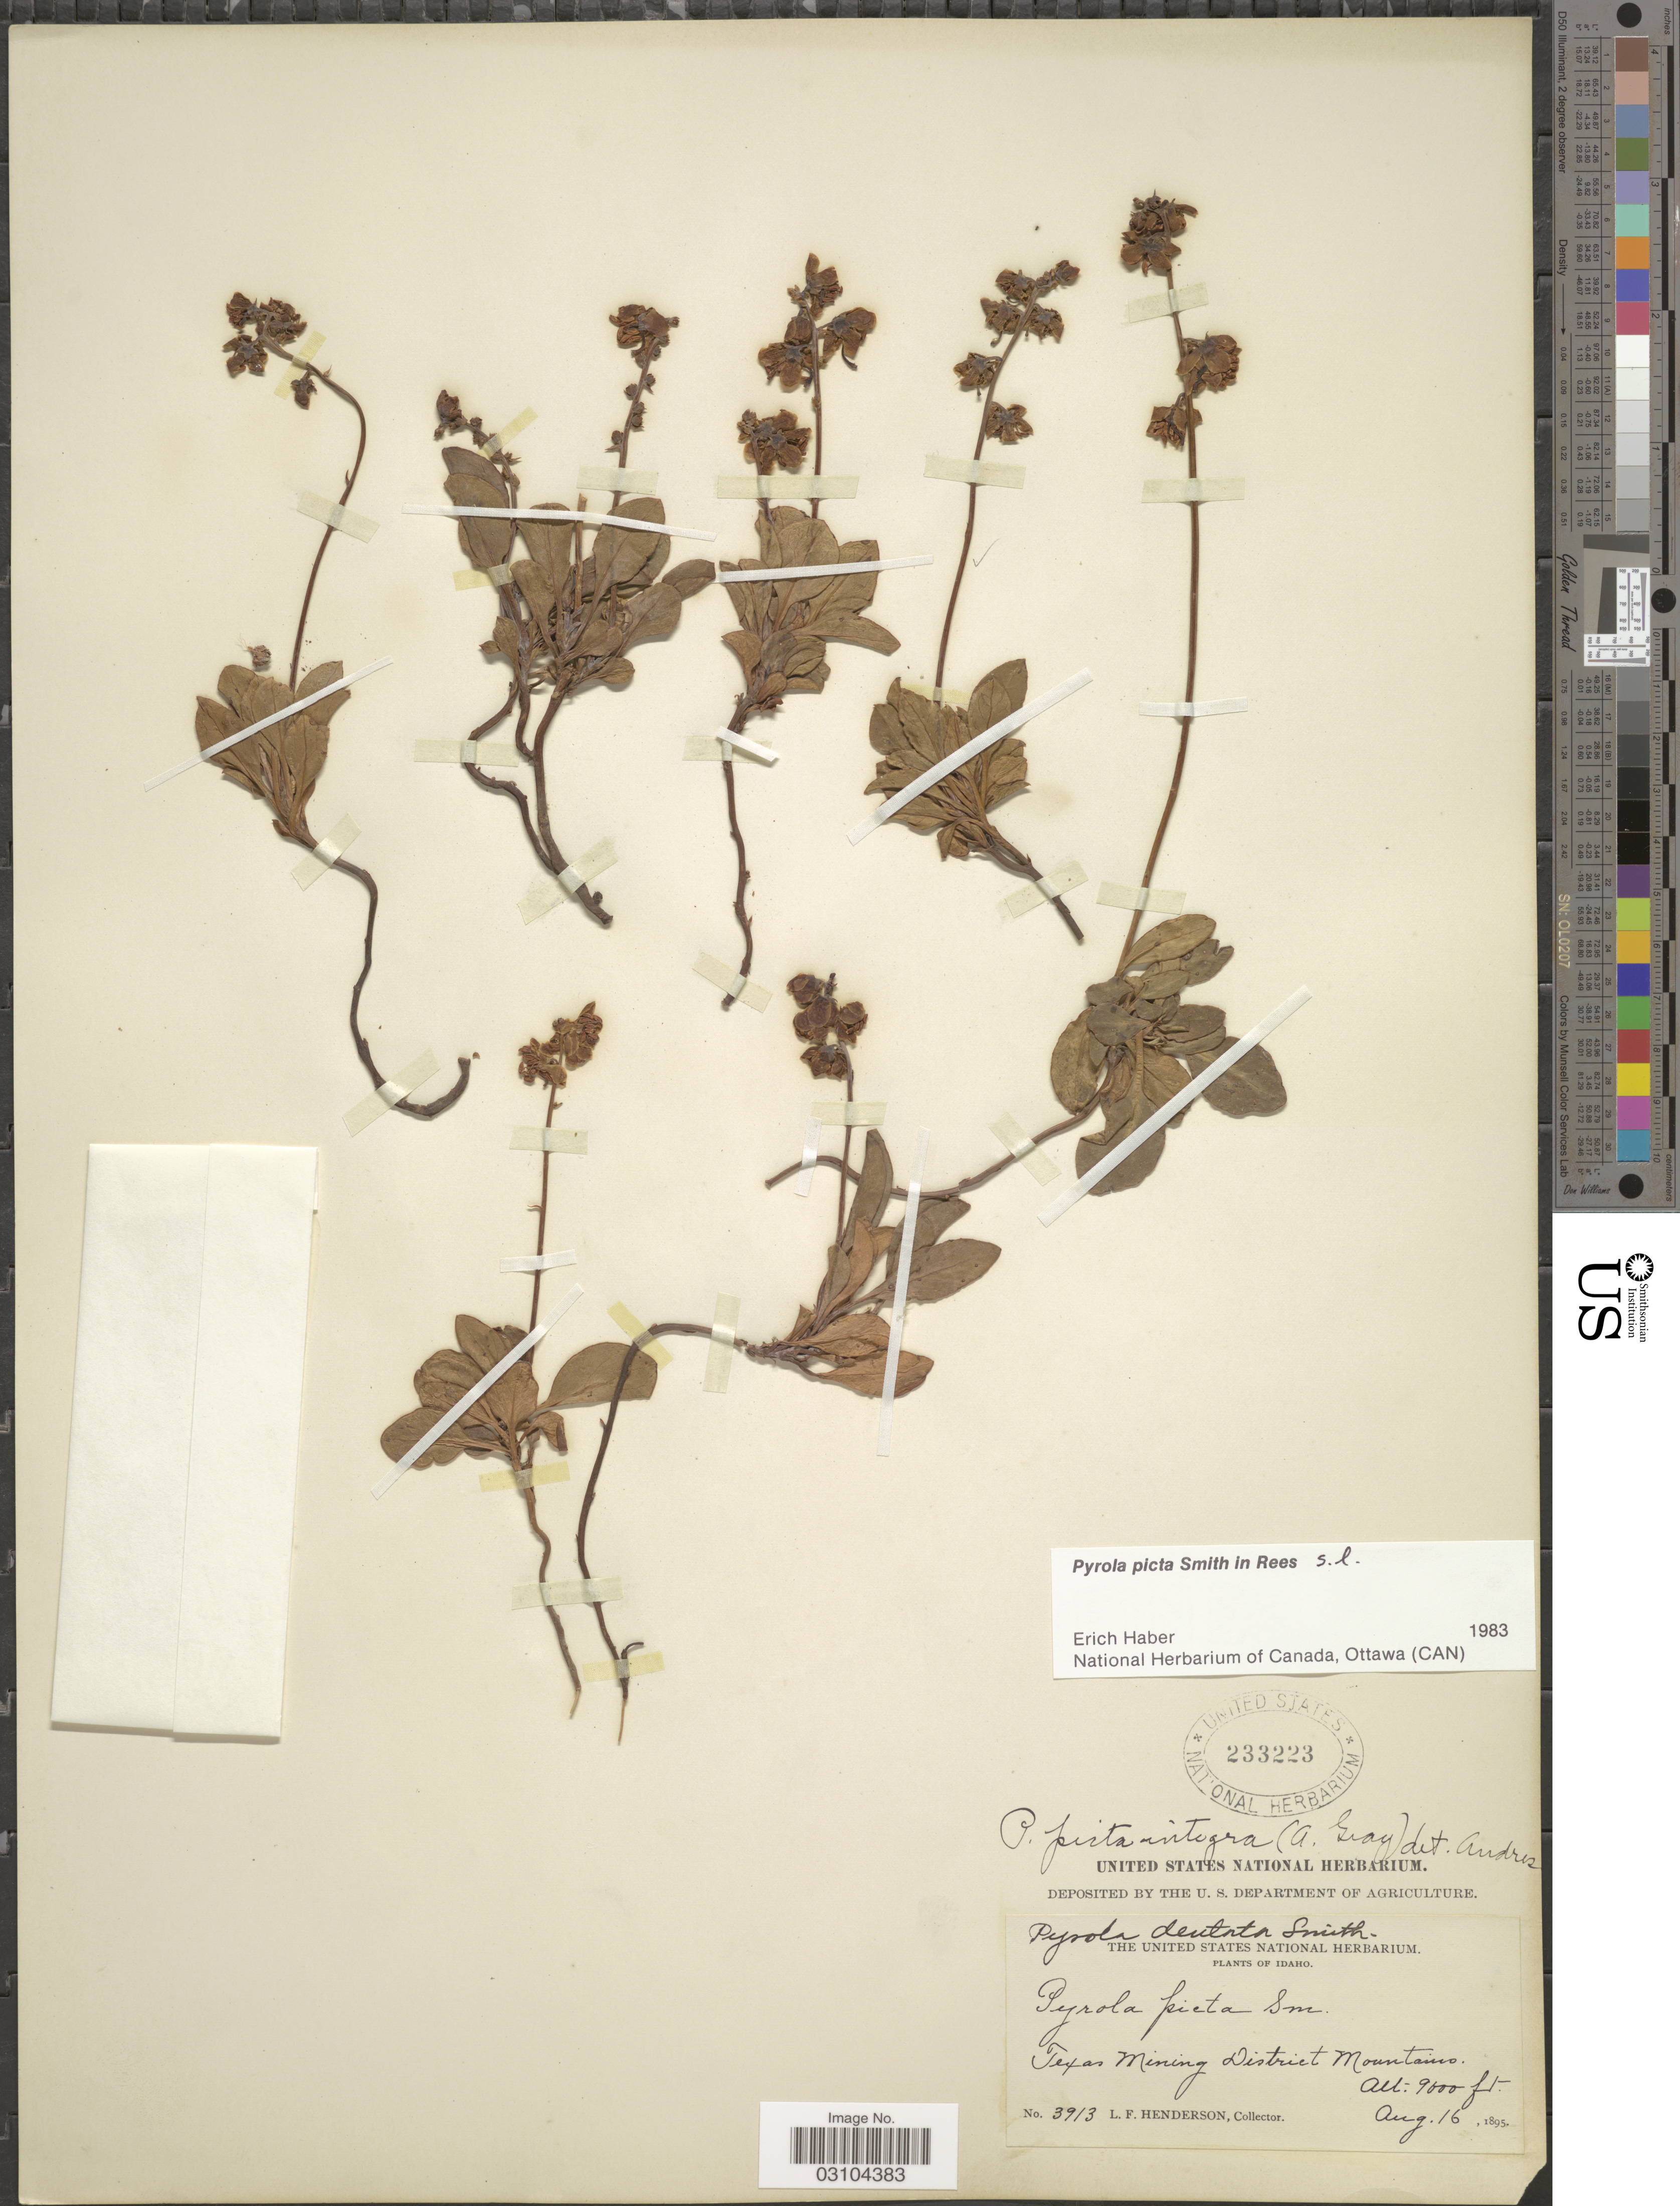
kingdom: Plantae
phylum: Tracheophyta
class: Magnoliopsida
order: Ericales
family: Ericaceae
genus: Pyrola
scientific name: Pyrola picta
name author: Sm. in Rees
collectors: L. Henderson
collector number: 3913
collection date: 1895-08-16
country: United States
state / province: Idaho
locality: Texas Mining District Mountains.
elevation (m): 2743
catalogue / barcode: US 233223